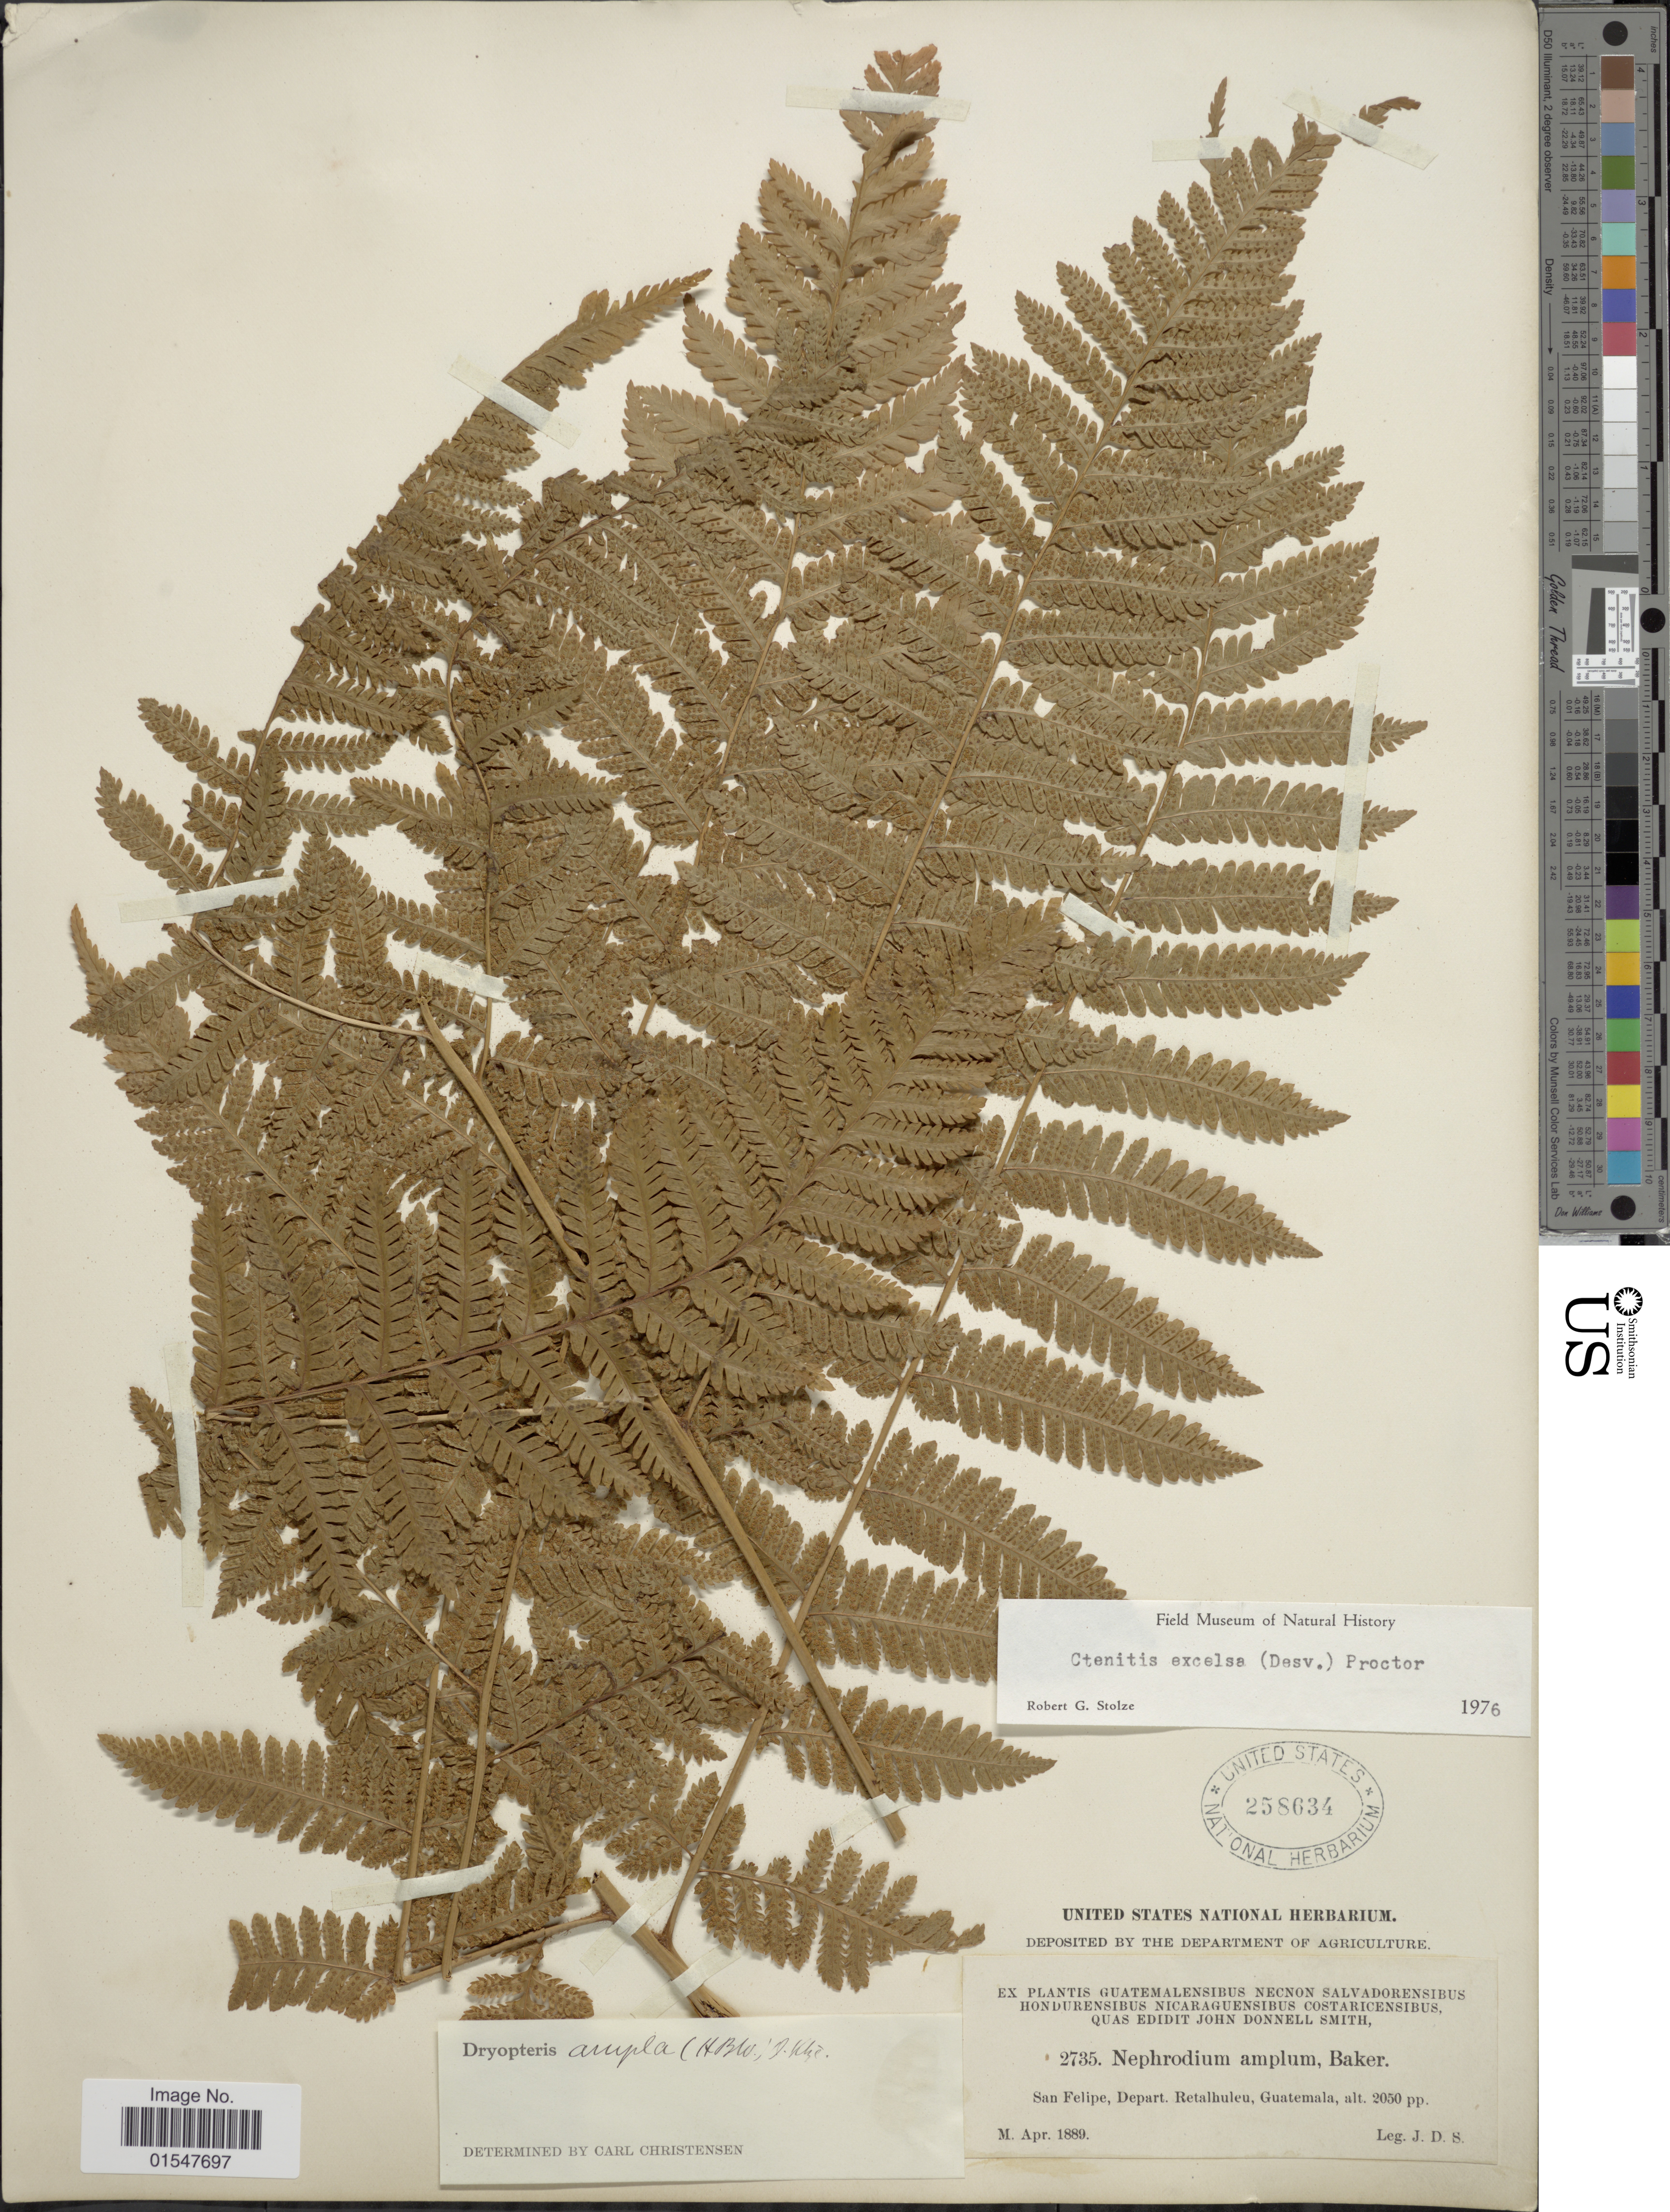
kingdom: Plantae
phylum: Tracheophyta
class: Polypodiopsida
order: Polypodiales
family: Dryopteridaceae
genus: Ctenitis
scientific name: Ctenitis excelsa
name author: (Desv.) Proctor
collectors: J. Donnell Smith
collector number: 2735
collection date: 1889-04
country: Guatemala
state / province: Retalhuleu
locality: San Felipe, Depart. Retalhuleu, Guatemala.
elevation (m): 625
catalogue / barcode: US 258634